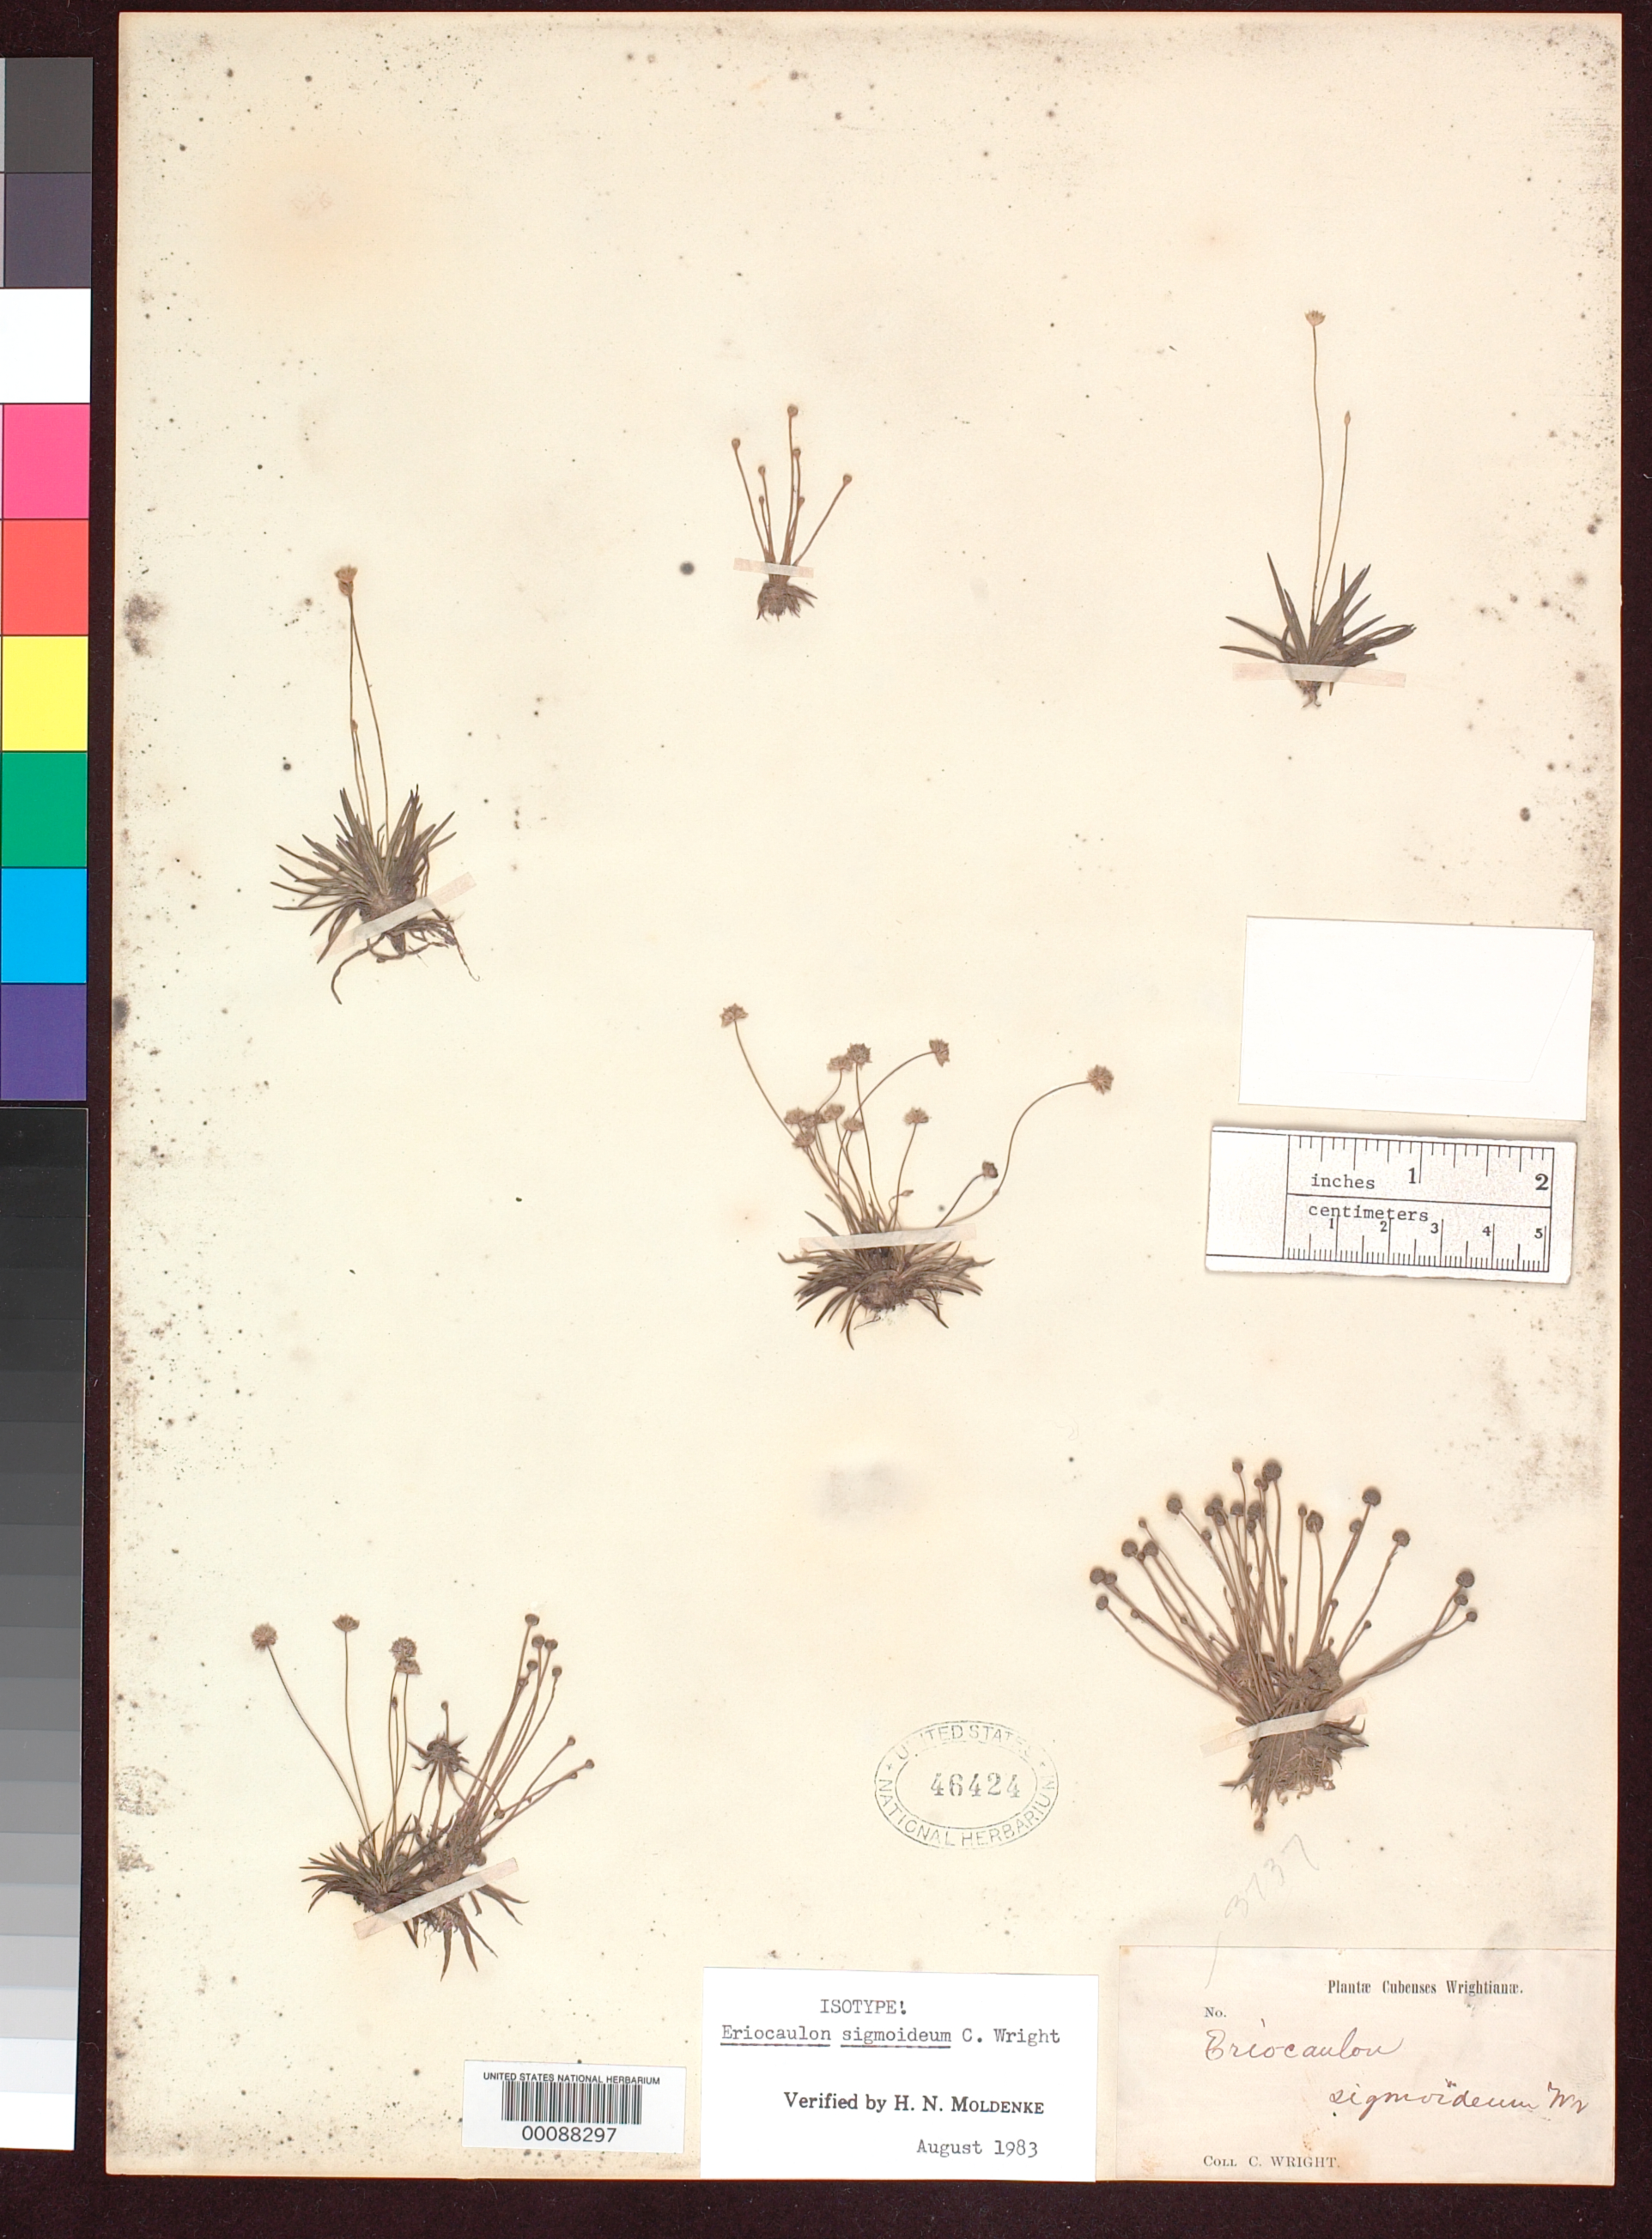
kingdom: Plantae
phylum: Tracheophyta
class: Liliopsida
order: Poales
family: Eriocaulaceae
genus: Eriocaulon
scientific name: Eriocaulon sigmoideum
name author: C. Wright in Sauvalle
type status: Isotype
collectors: C. Wright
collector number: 3737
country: Cuba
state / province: Pinar del Río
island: Greater Antilles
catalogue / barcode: US 46424